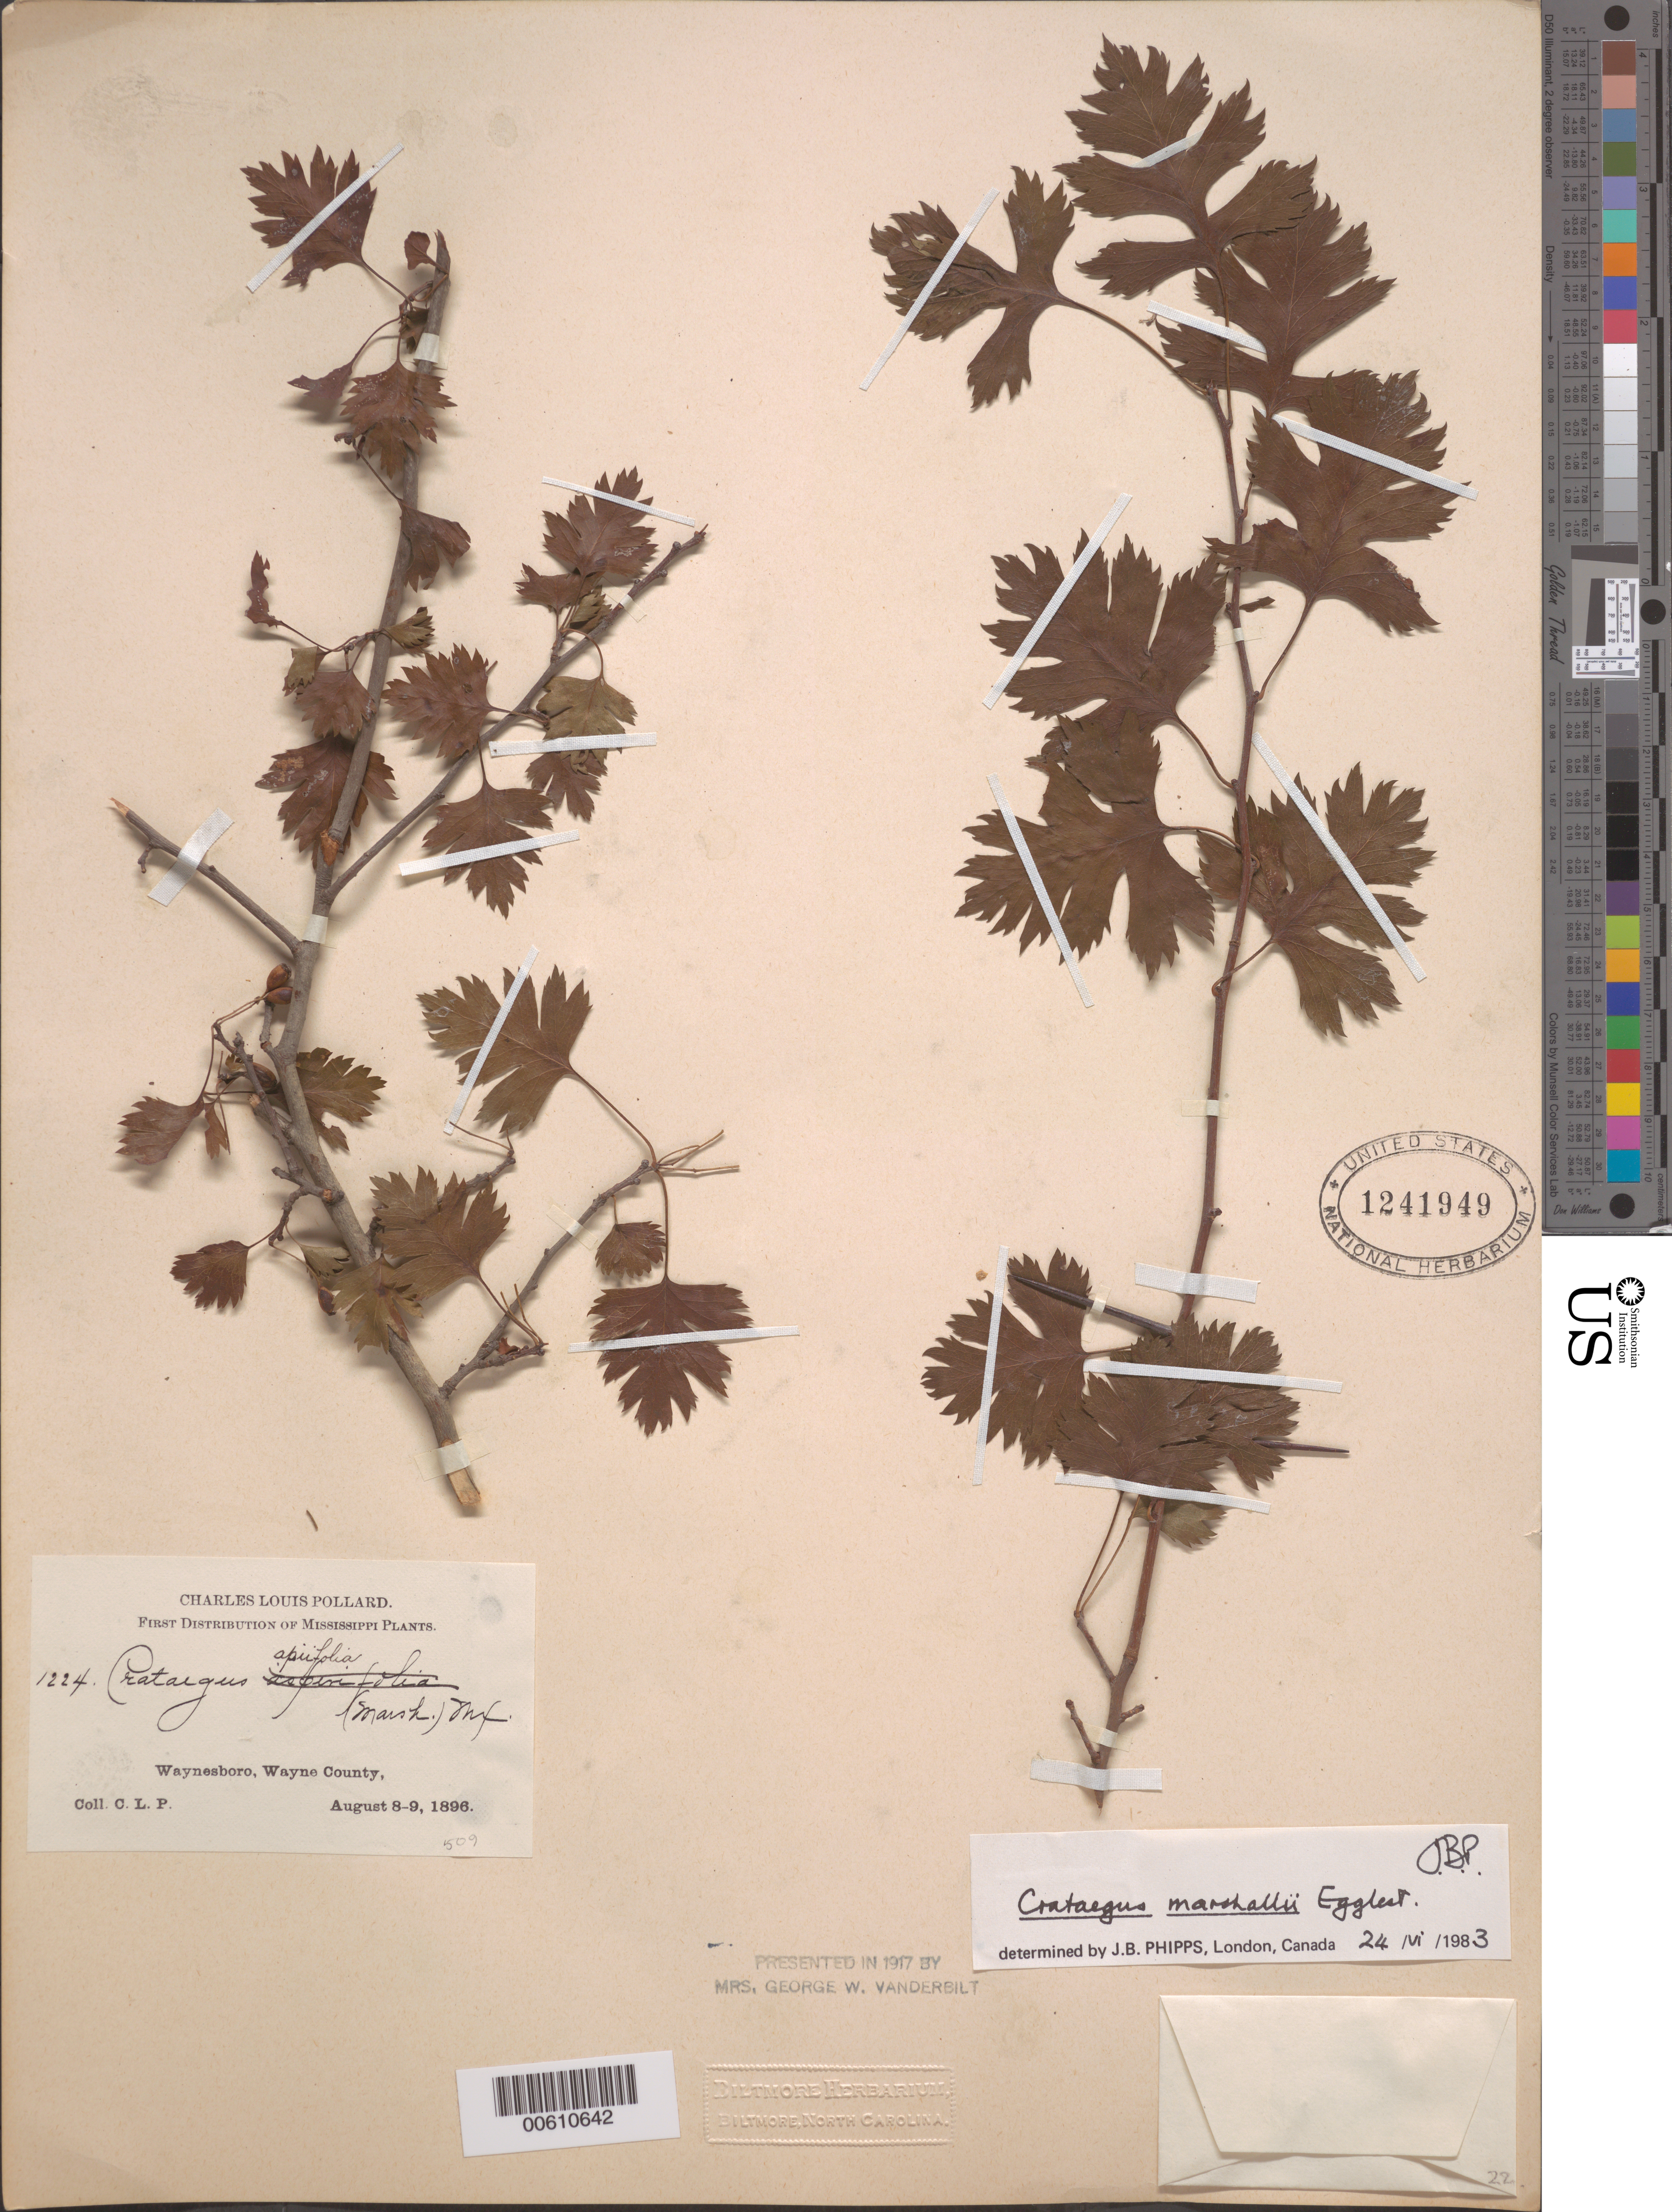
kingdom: Plantae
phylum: Tracheophyta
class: Magnoliopsida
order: Rosales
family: Rosaceae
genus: Crataegus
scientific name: Crataegus marshallii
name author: Eggl.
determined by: Phipps, James B., (UWO), University of Western Ontario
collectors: C. L. Pollard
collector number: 1224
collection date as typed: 08 Aug 1896 to 09 Aug 1896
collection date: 1896-08-08/1896-08-09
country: United States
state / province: Mississippi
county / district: Wayne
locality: Waynesboro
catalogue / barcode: US 1241949